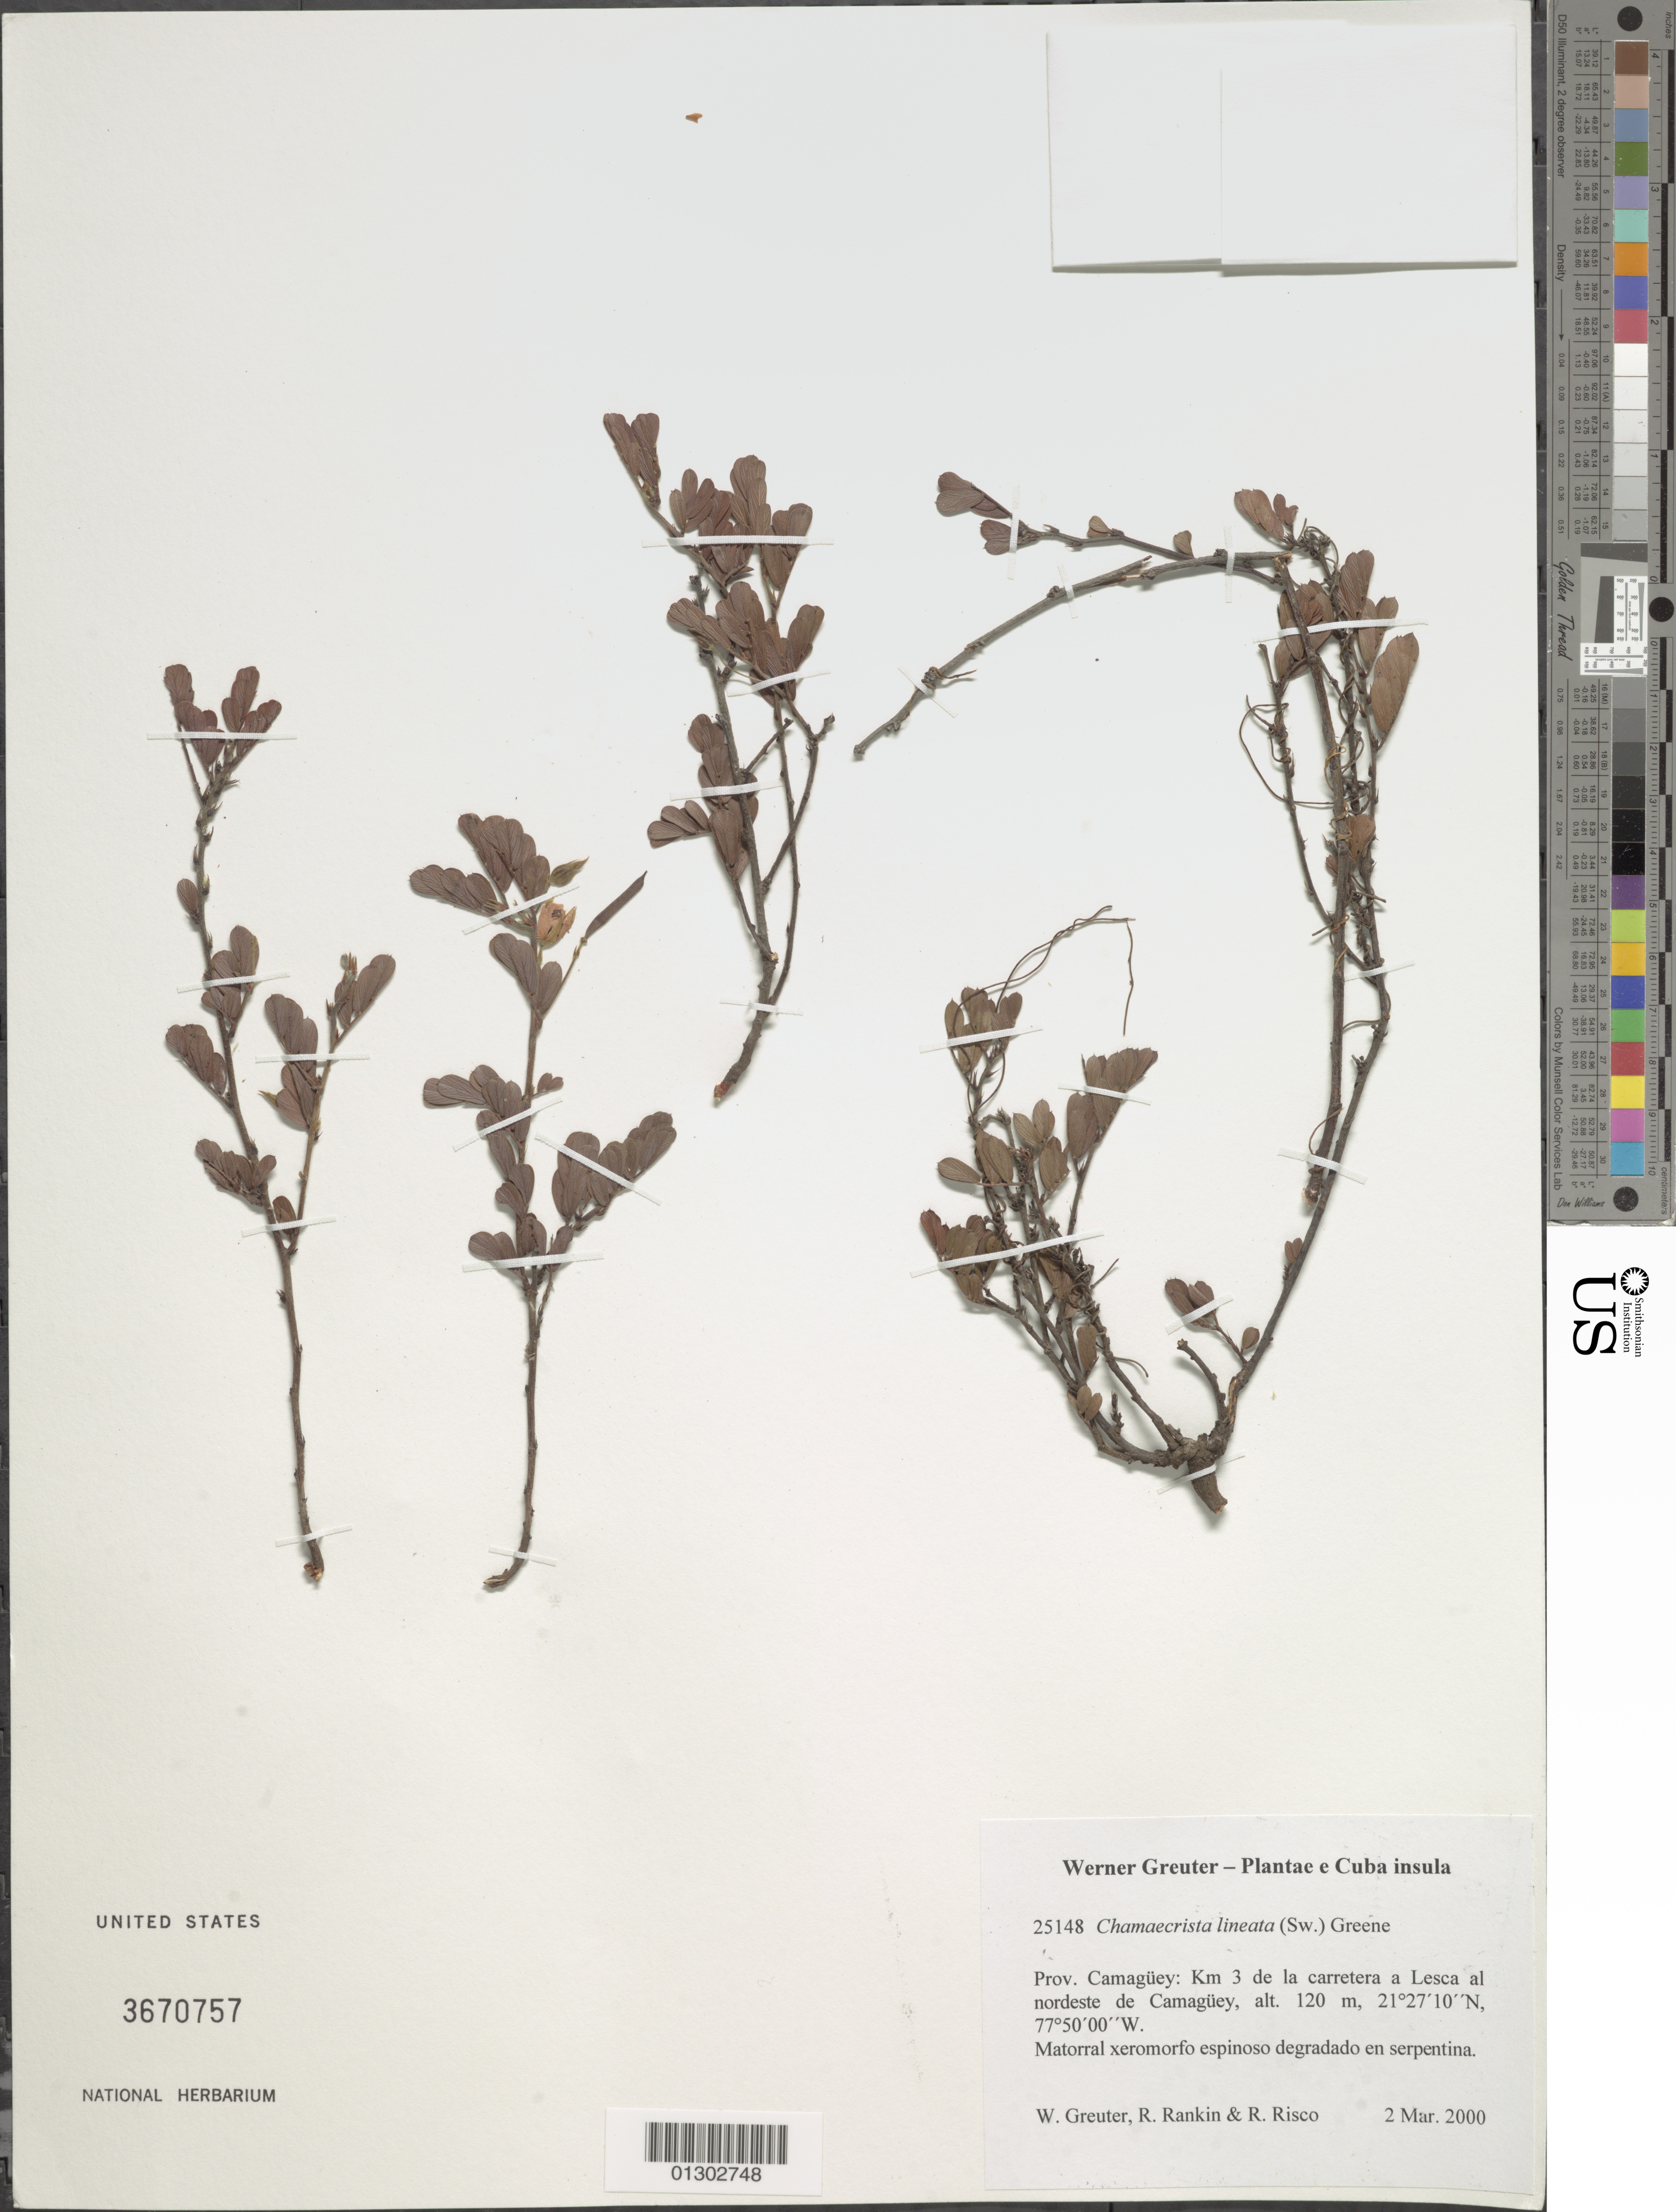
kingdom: Plantae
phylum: Tracheophyta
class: Magnoliopsida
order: Fabales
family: Fabaceae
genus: Chamaecrista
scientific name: Chamaecrista lineata var. lineata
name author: (Sw.) Greene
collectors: W. R. Greuter, R. Rankin Rodriguez & R. Risco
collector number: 25148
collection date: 2000-03-02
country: Cuba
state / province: Camagüey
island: Cuba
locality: Km 3 de la carretera a Lesca al nordeste de Camagüey.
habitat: Matorral xeromorfo espinoso degradado en serpentina.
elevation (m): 120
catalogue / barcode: US 3670757